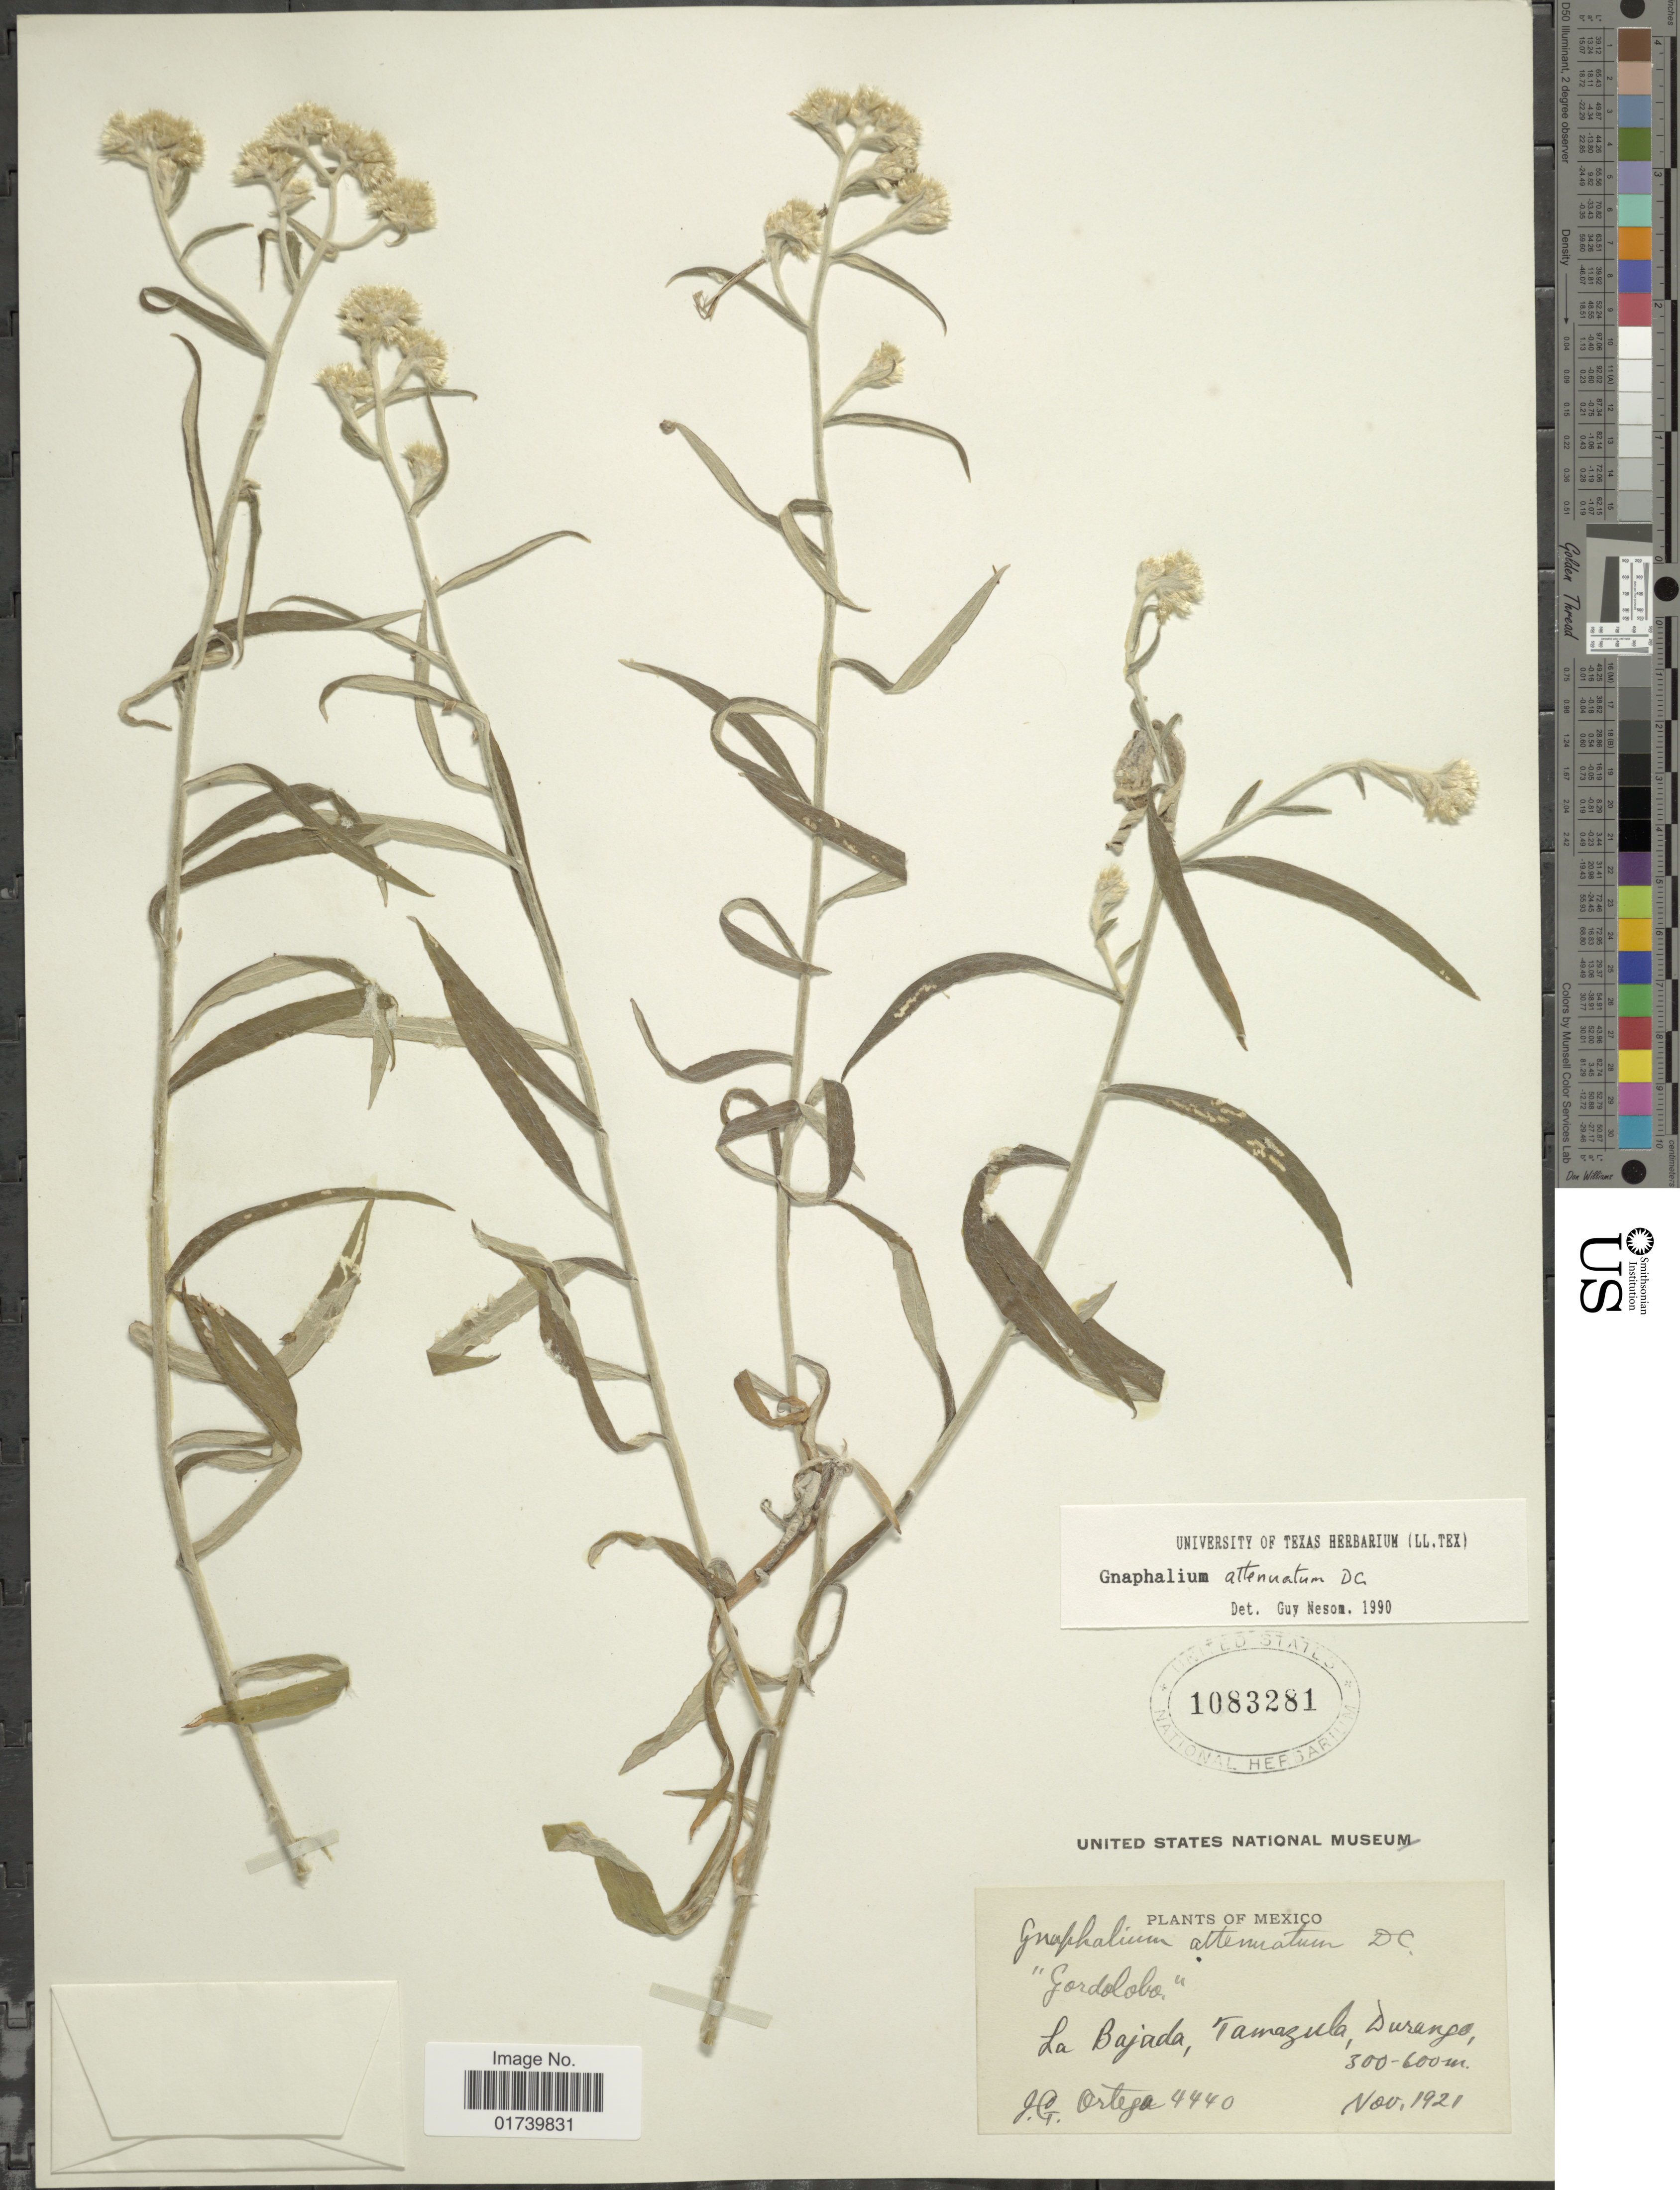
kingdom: Plantae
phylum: Tracheophyta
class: Magnoliopsida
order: Asterales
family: Asteraceae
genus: Pseudognaphalium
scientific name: Pseudognaphalium attenuatum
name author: (DC.) Anderb.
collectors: J. Ortega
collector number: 4440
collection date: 1921-11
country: Mexico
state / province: Durango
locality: La Bajada, Tamazula.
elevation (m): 300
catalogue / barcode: US 1083281